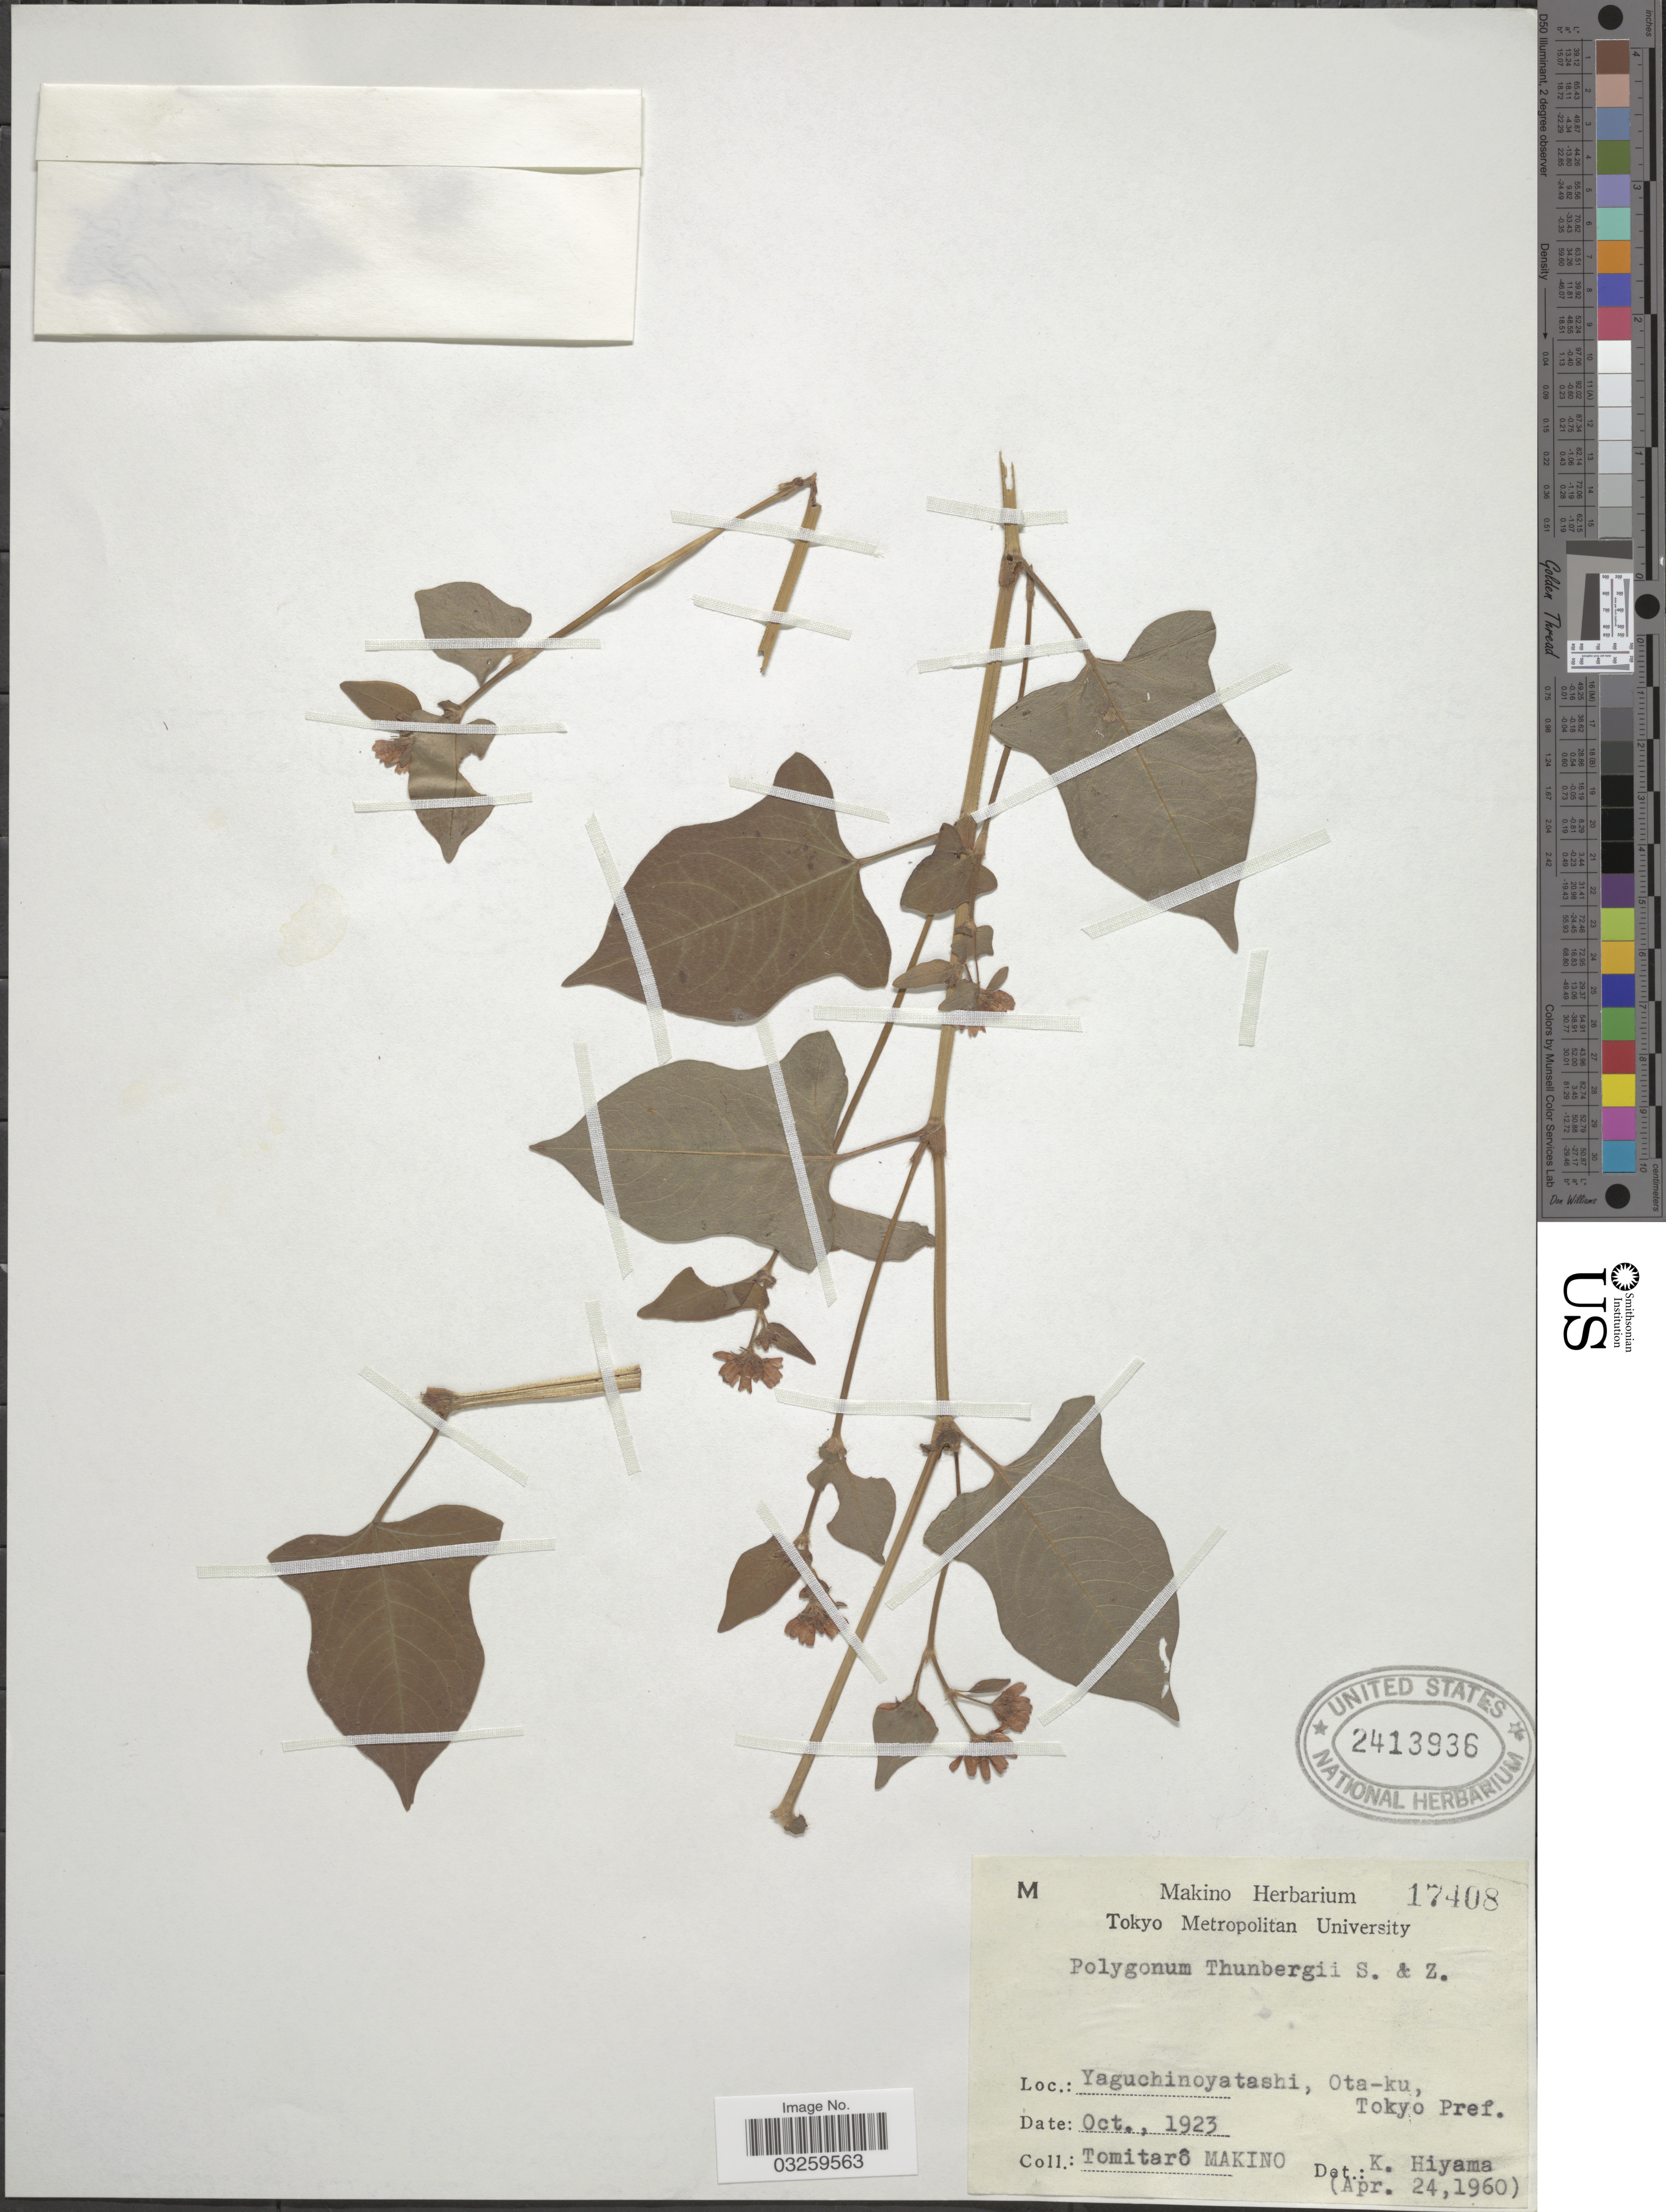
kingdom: Plantae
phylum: Tracheophyta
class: Magnoliopsida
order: Caryophyllales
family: Polygonaceae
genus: Polygonum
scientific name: Polygonum thunbergii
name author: Siebold & Zucc.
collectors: T. Makino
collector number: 17408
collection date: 1923-10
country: Japan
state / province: Tokyo, Federal City of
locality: Yaguchinoyatashi, Ota-ku, Tokyo Pref.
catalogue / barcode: US 2413936